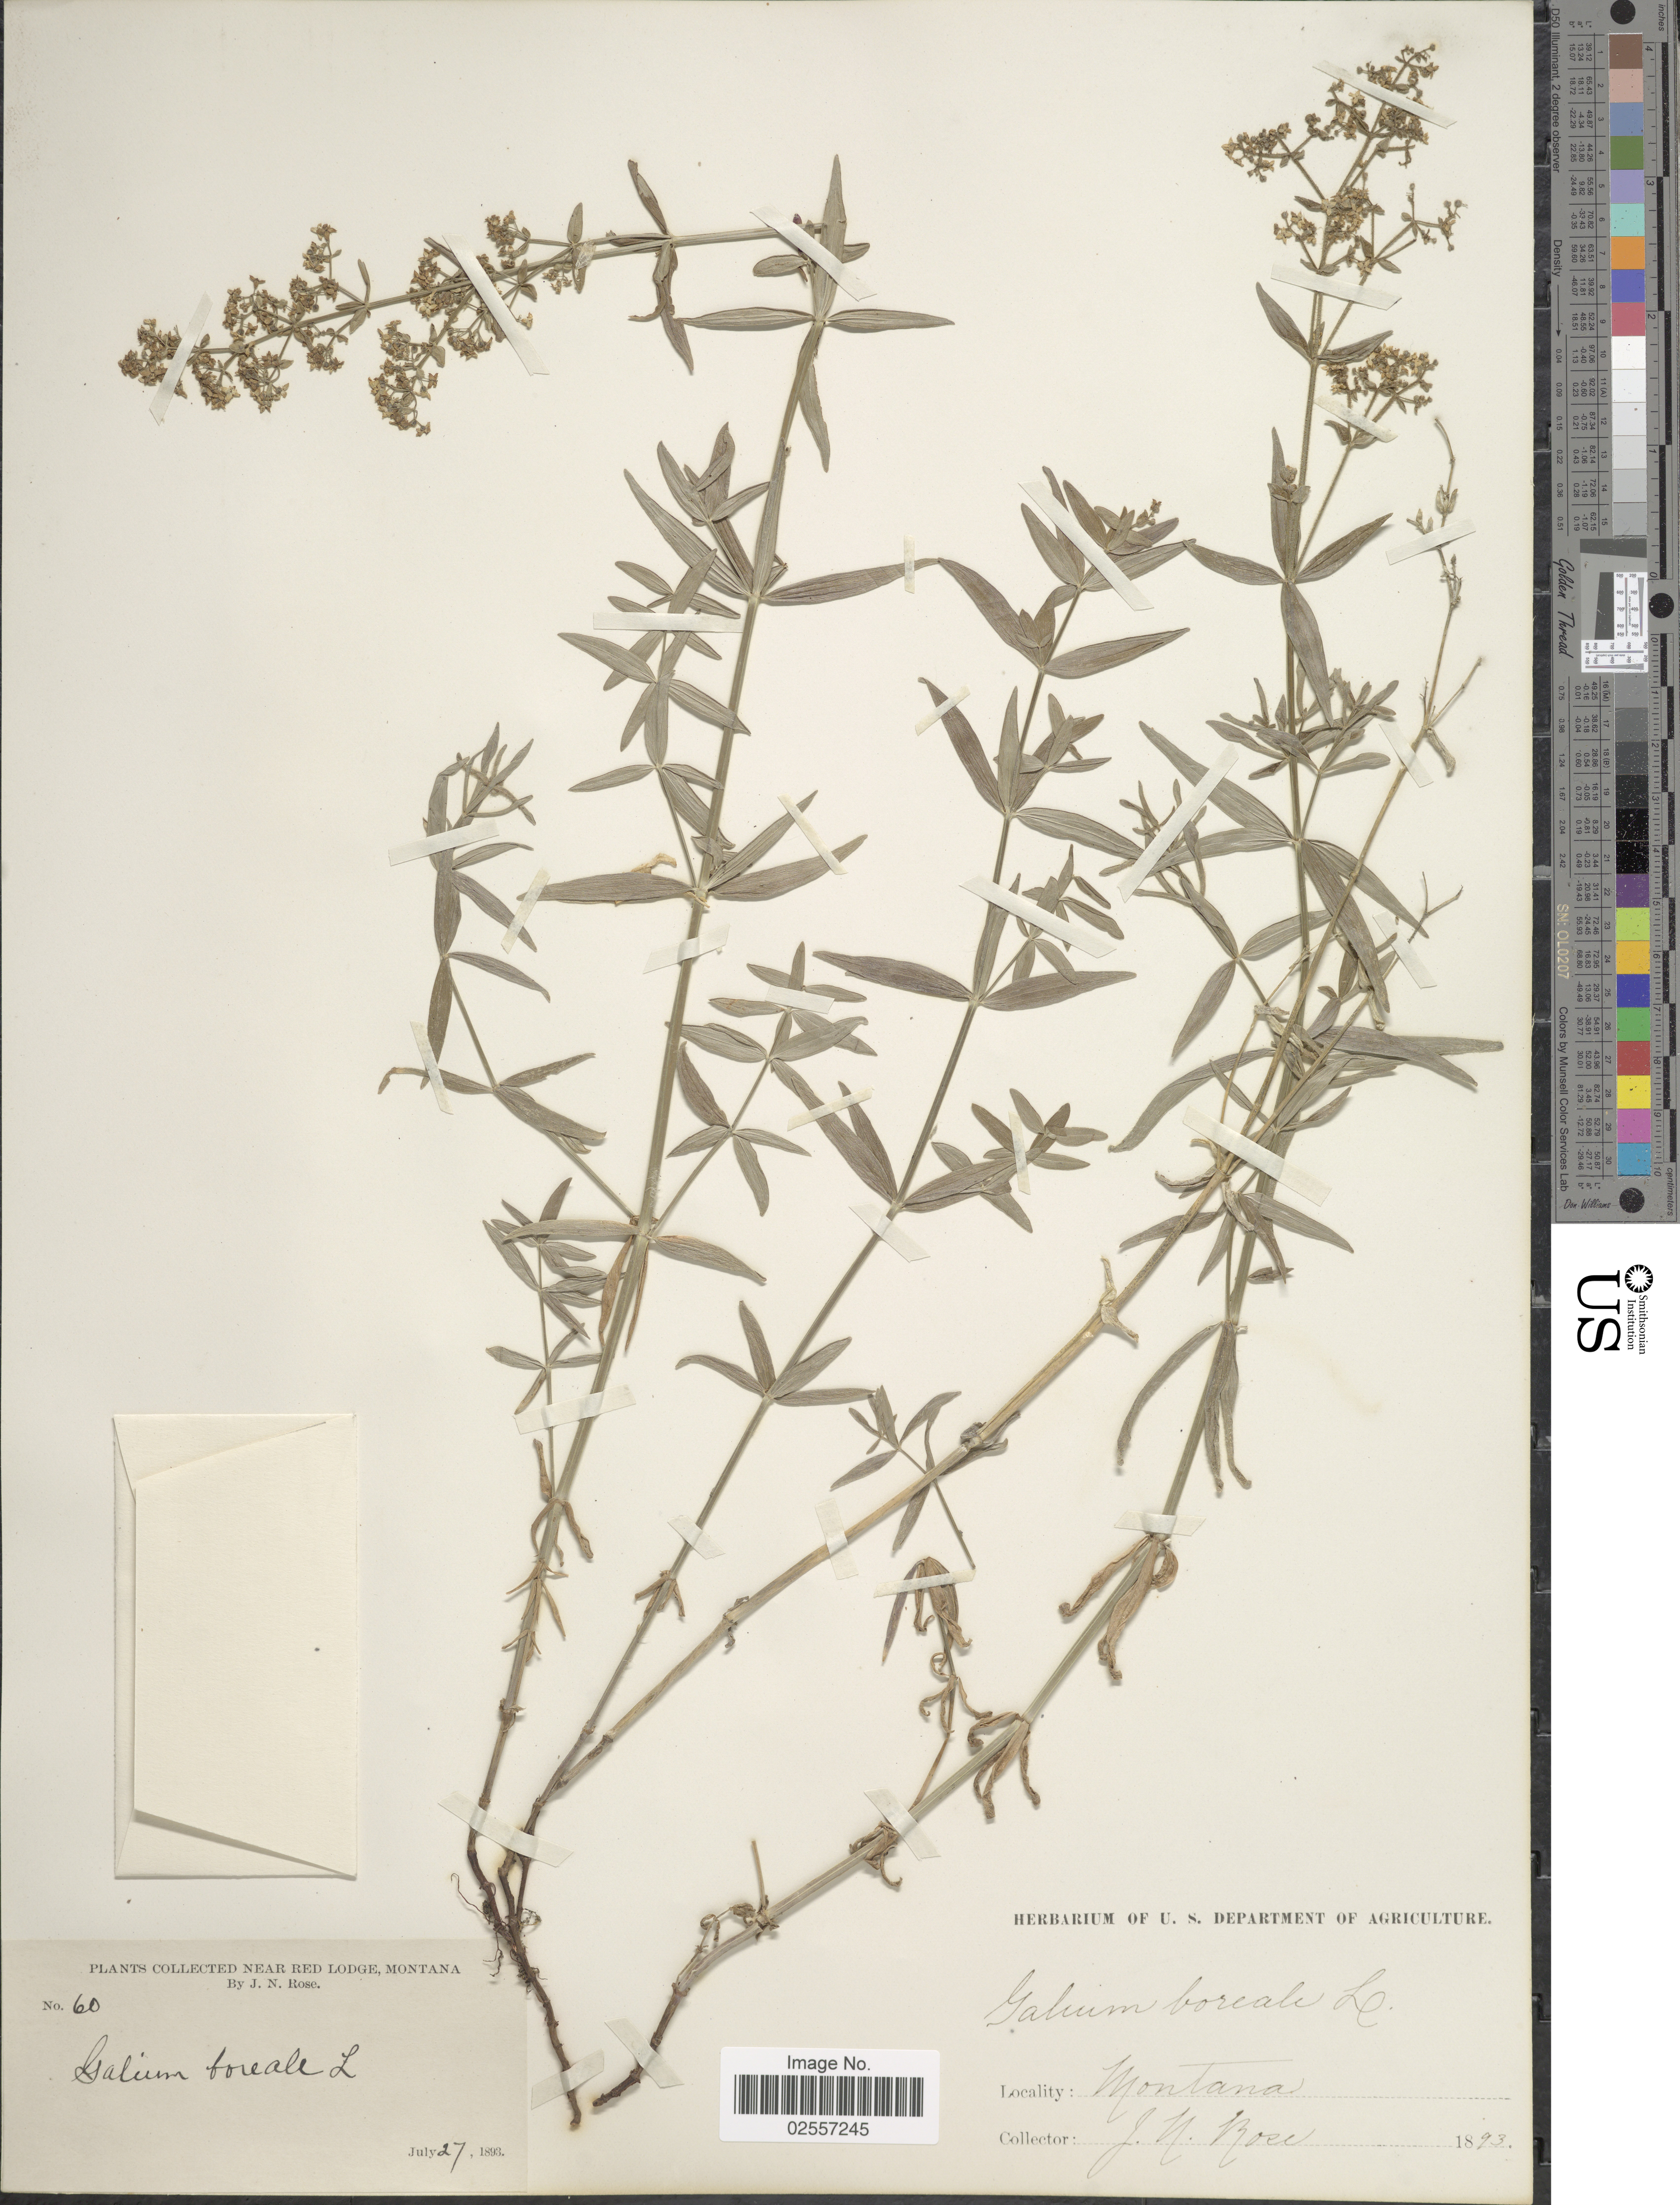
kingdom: Plantae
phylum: Tracheophyta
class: Magnoliopsida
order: Gentianales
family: Rubiaceae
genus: Galium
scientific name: Galium boreale L.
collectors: J. N. Rose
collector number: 60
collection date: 1893-07-27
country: United States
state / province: Montana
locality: Near Red Lodge